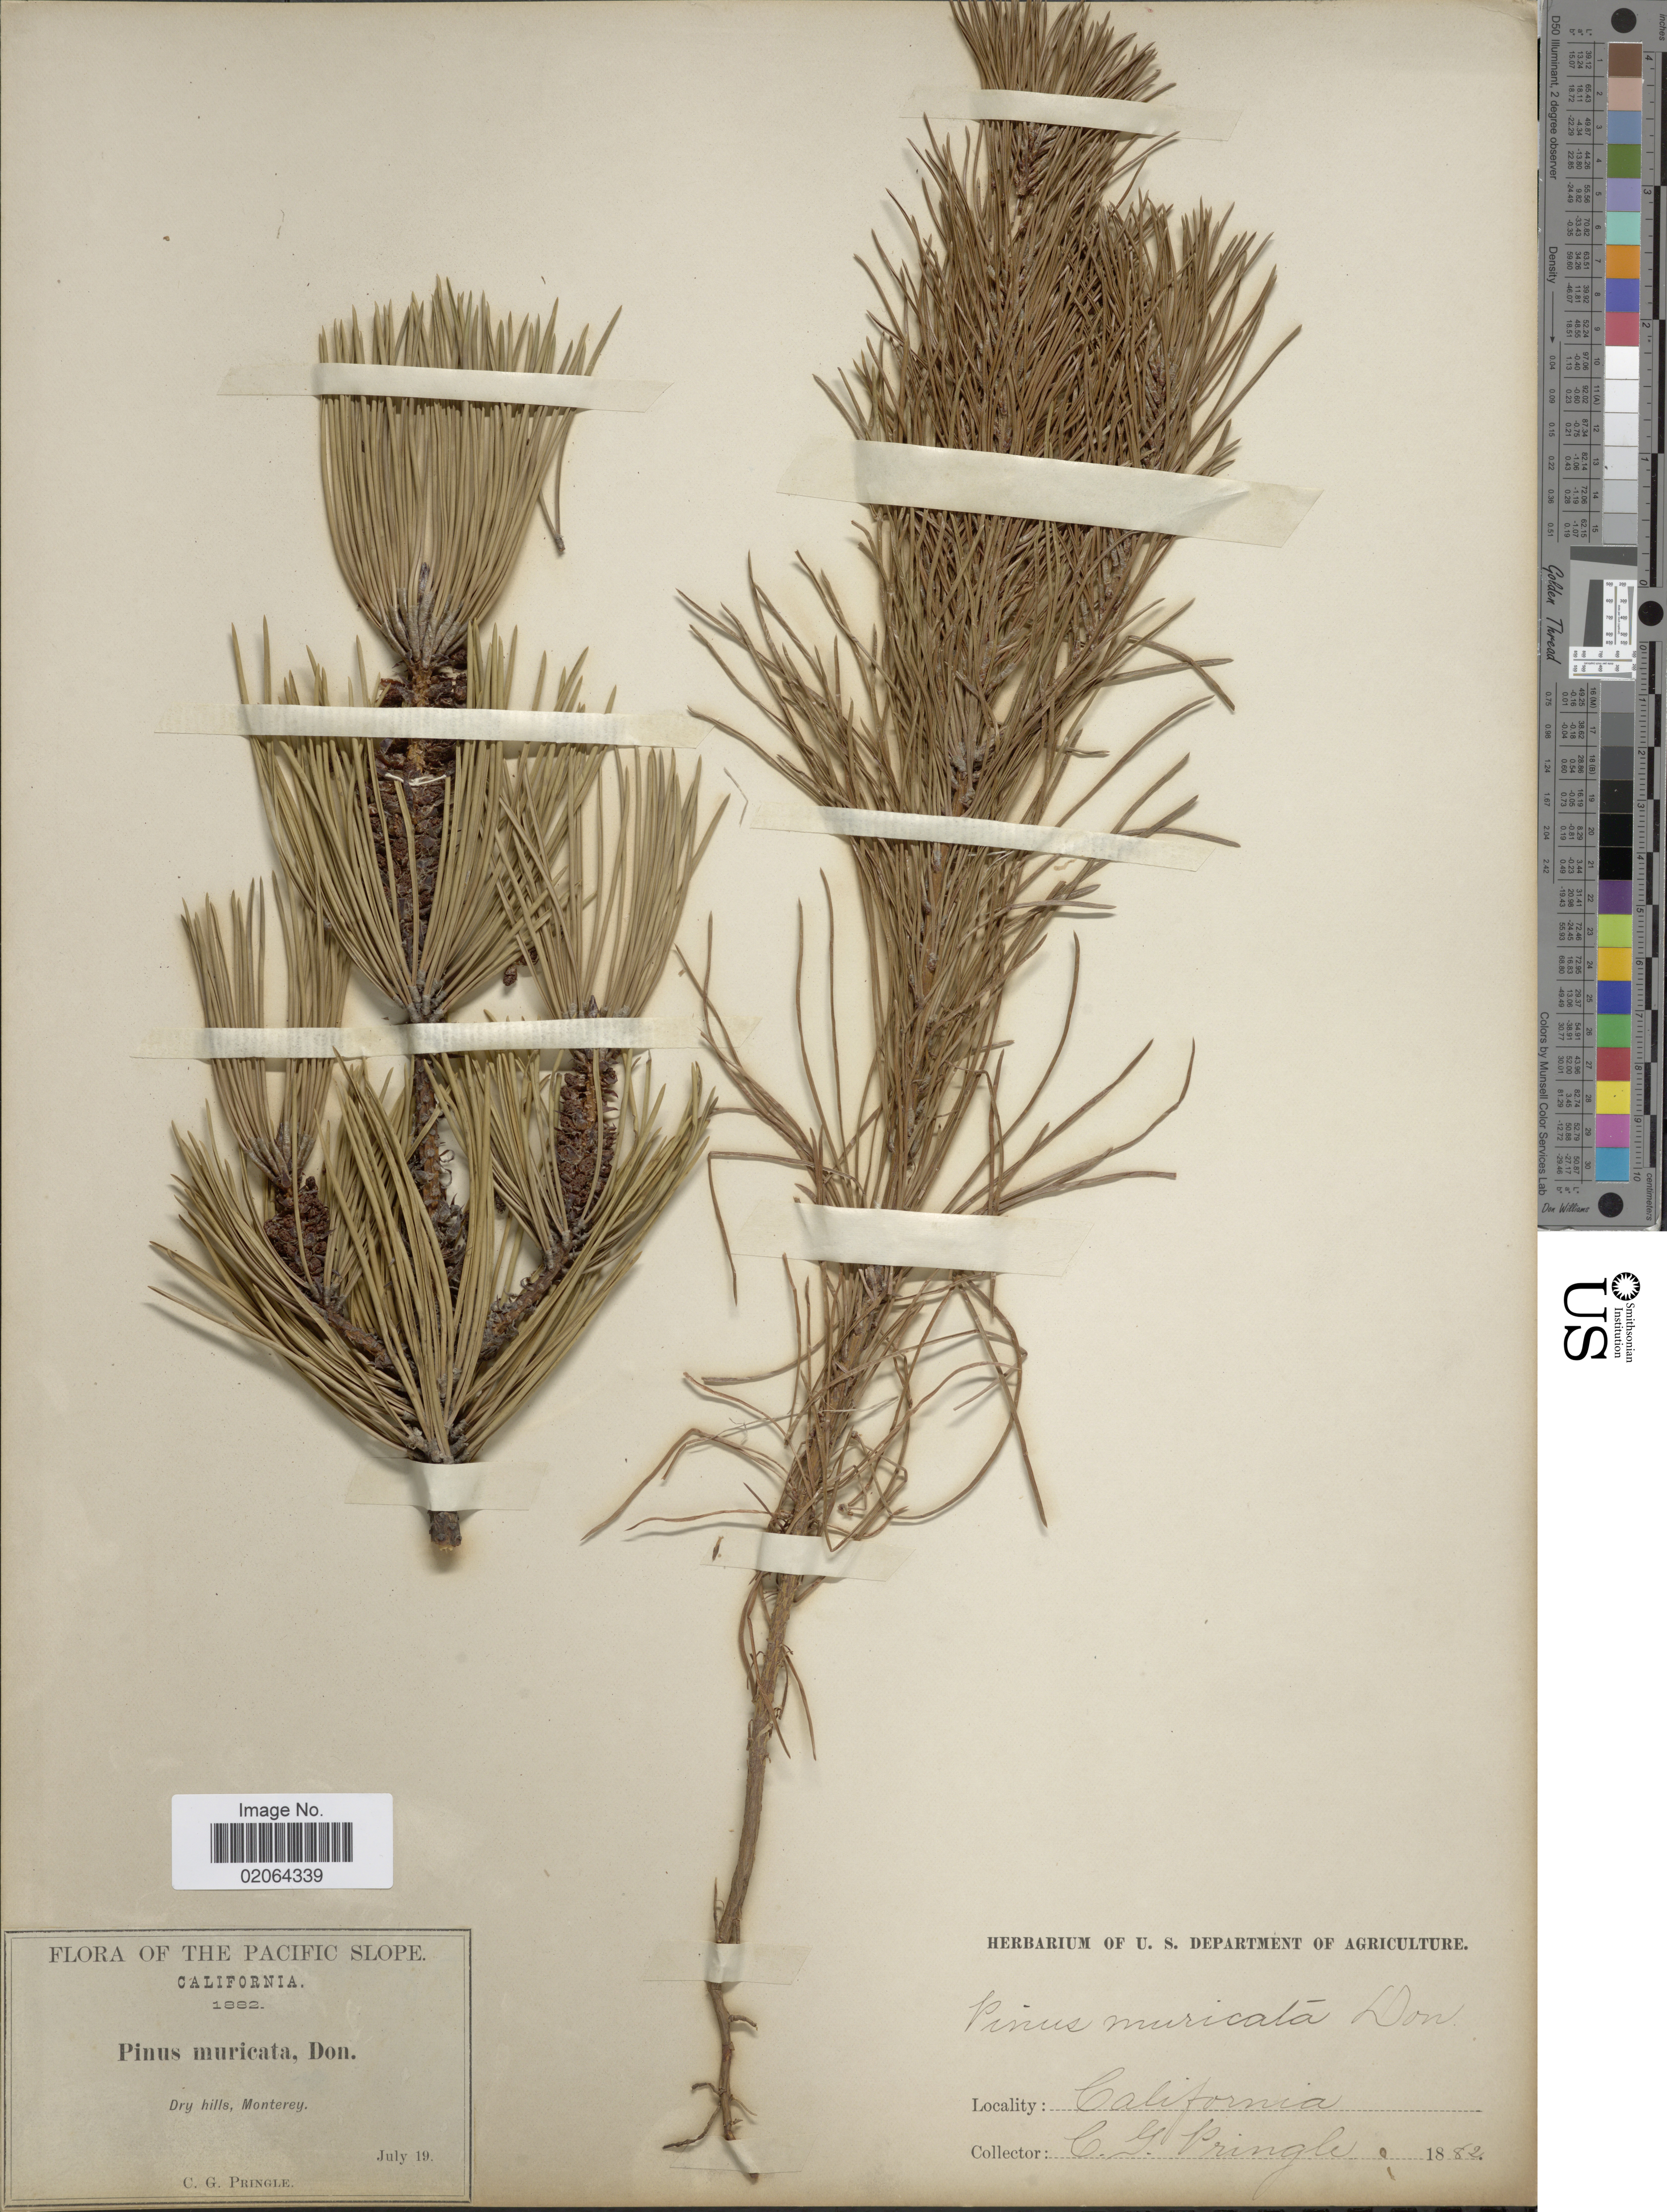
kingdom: Plantae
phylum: Tracheophyta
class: Pinopsida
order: Pinales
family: Pinaceae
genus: Pinus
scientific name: Pinus muricata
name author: D. Don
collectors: C. G. Pringle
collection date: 1882-07-19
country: United States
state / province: California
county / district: Monterey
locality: Pacific Slope. California. Dry hills, Monterey.